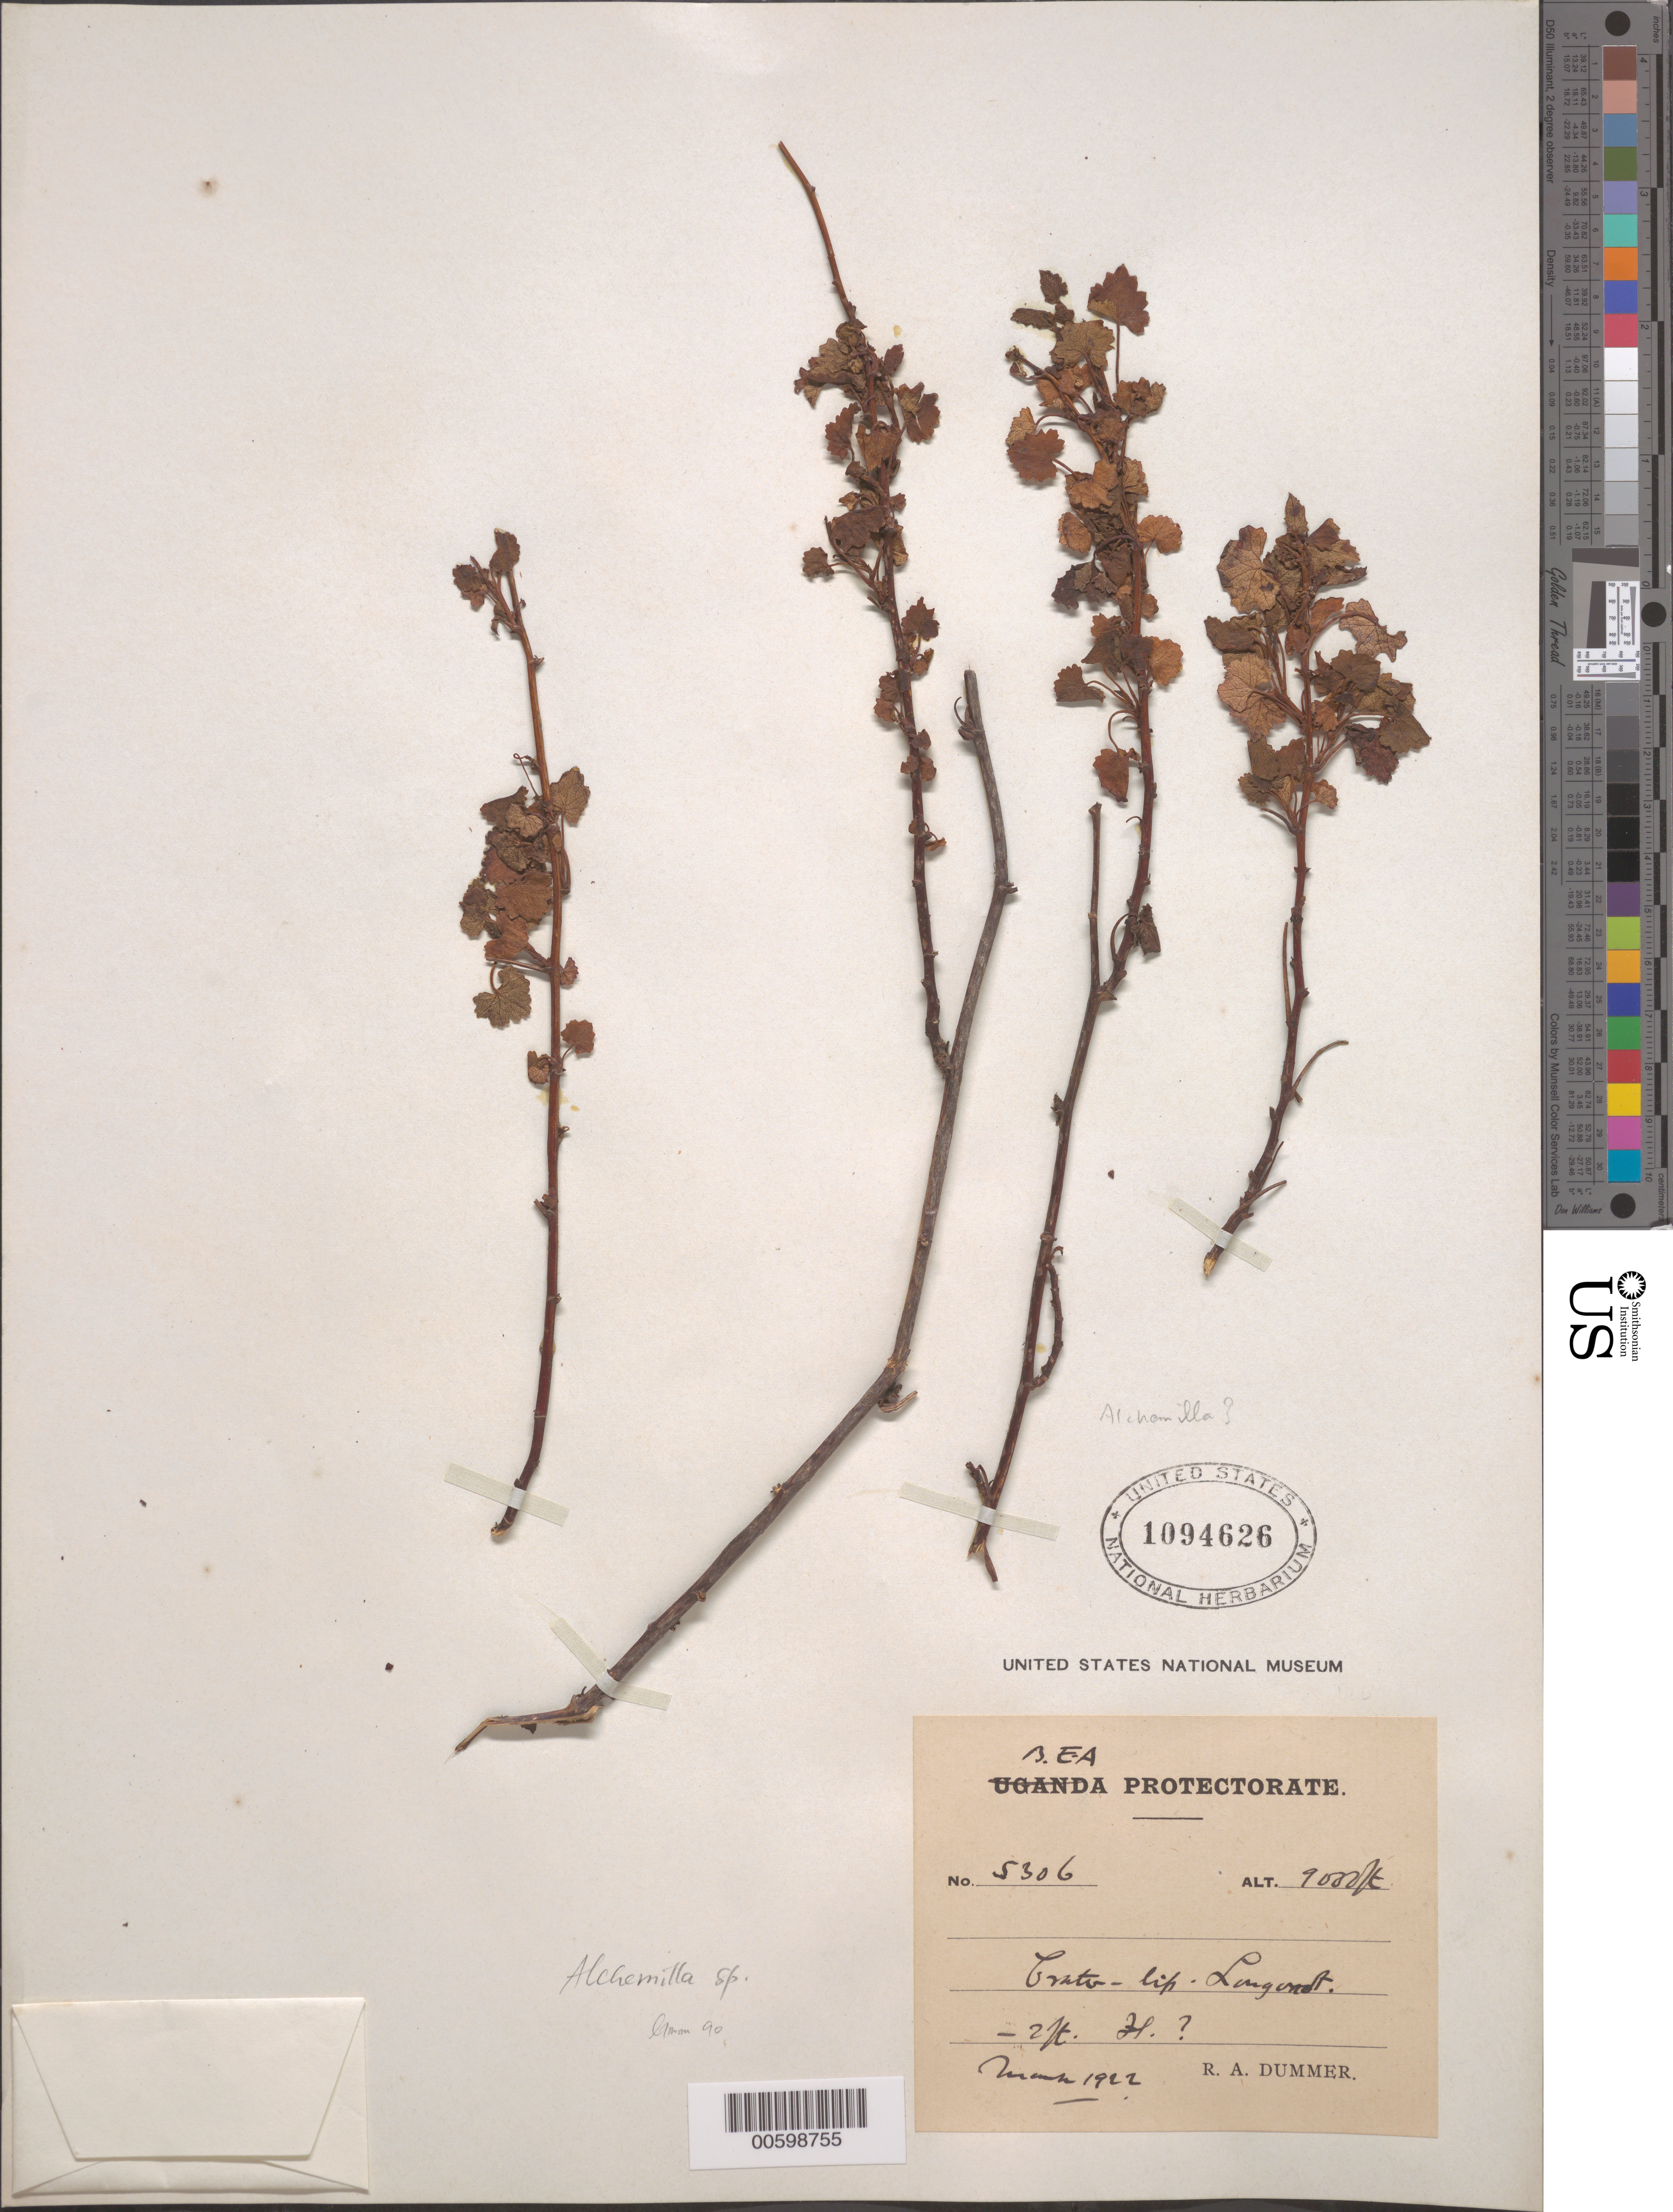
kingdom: Plantae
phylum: Tracheophyta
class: Magnoliopsida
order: Rosales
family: Rosaceae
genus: Alchemilla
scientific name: Alchemilla sp.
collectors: R. Dümmer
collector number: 5306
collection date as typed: Mar 1922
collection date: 1922-03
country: Kenya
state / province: Nakuru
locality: Longonot crater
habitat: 2 ft tall, fl ?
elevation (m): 2743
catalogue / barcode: US 1094626